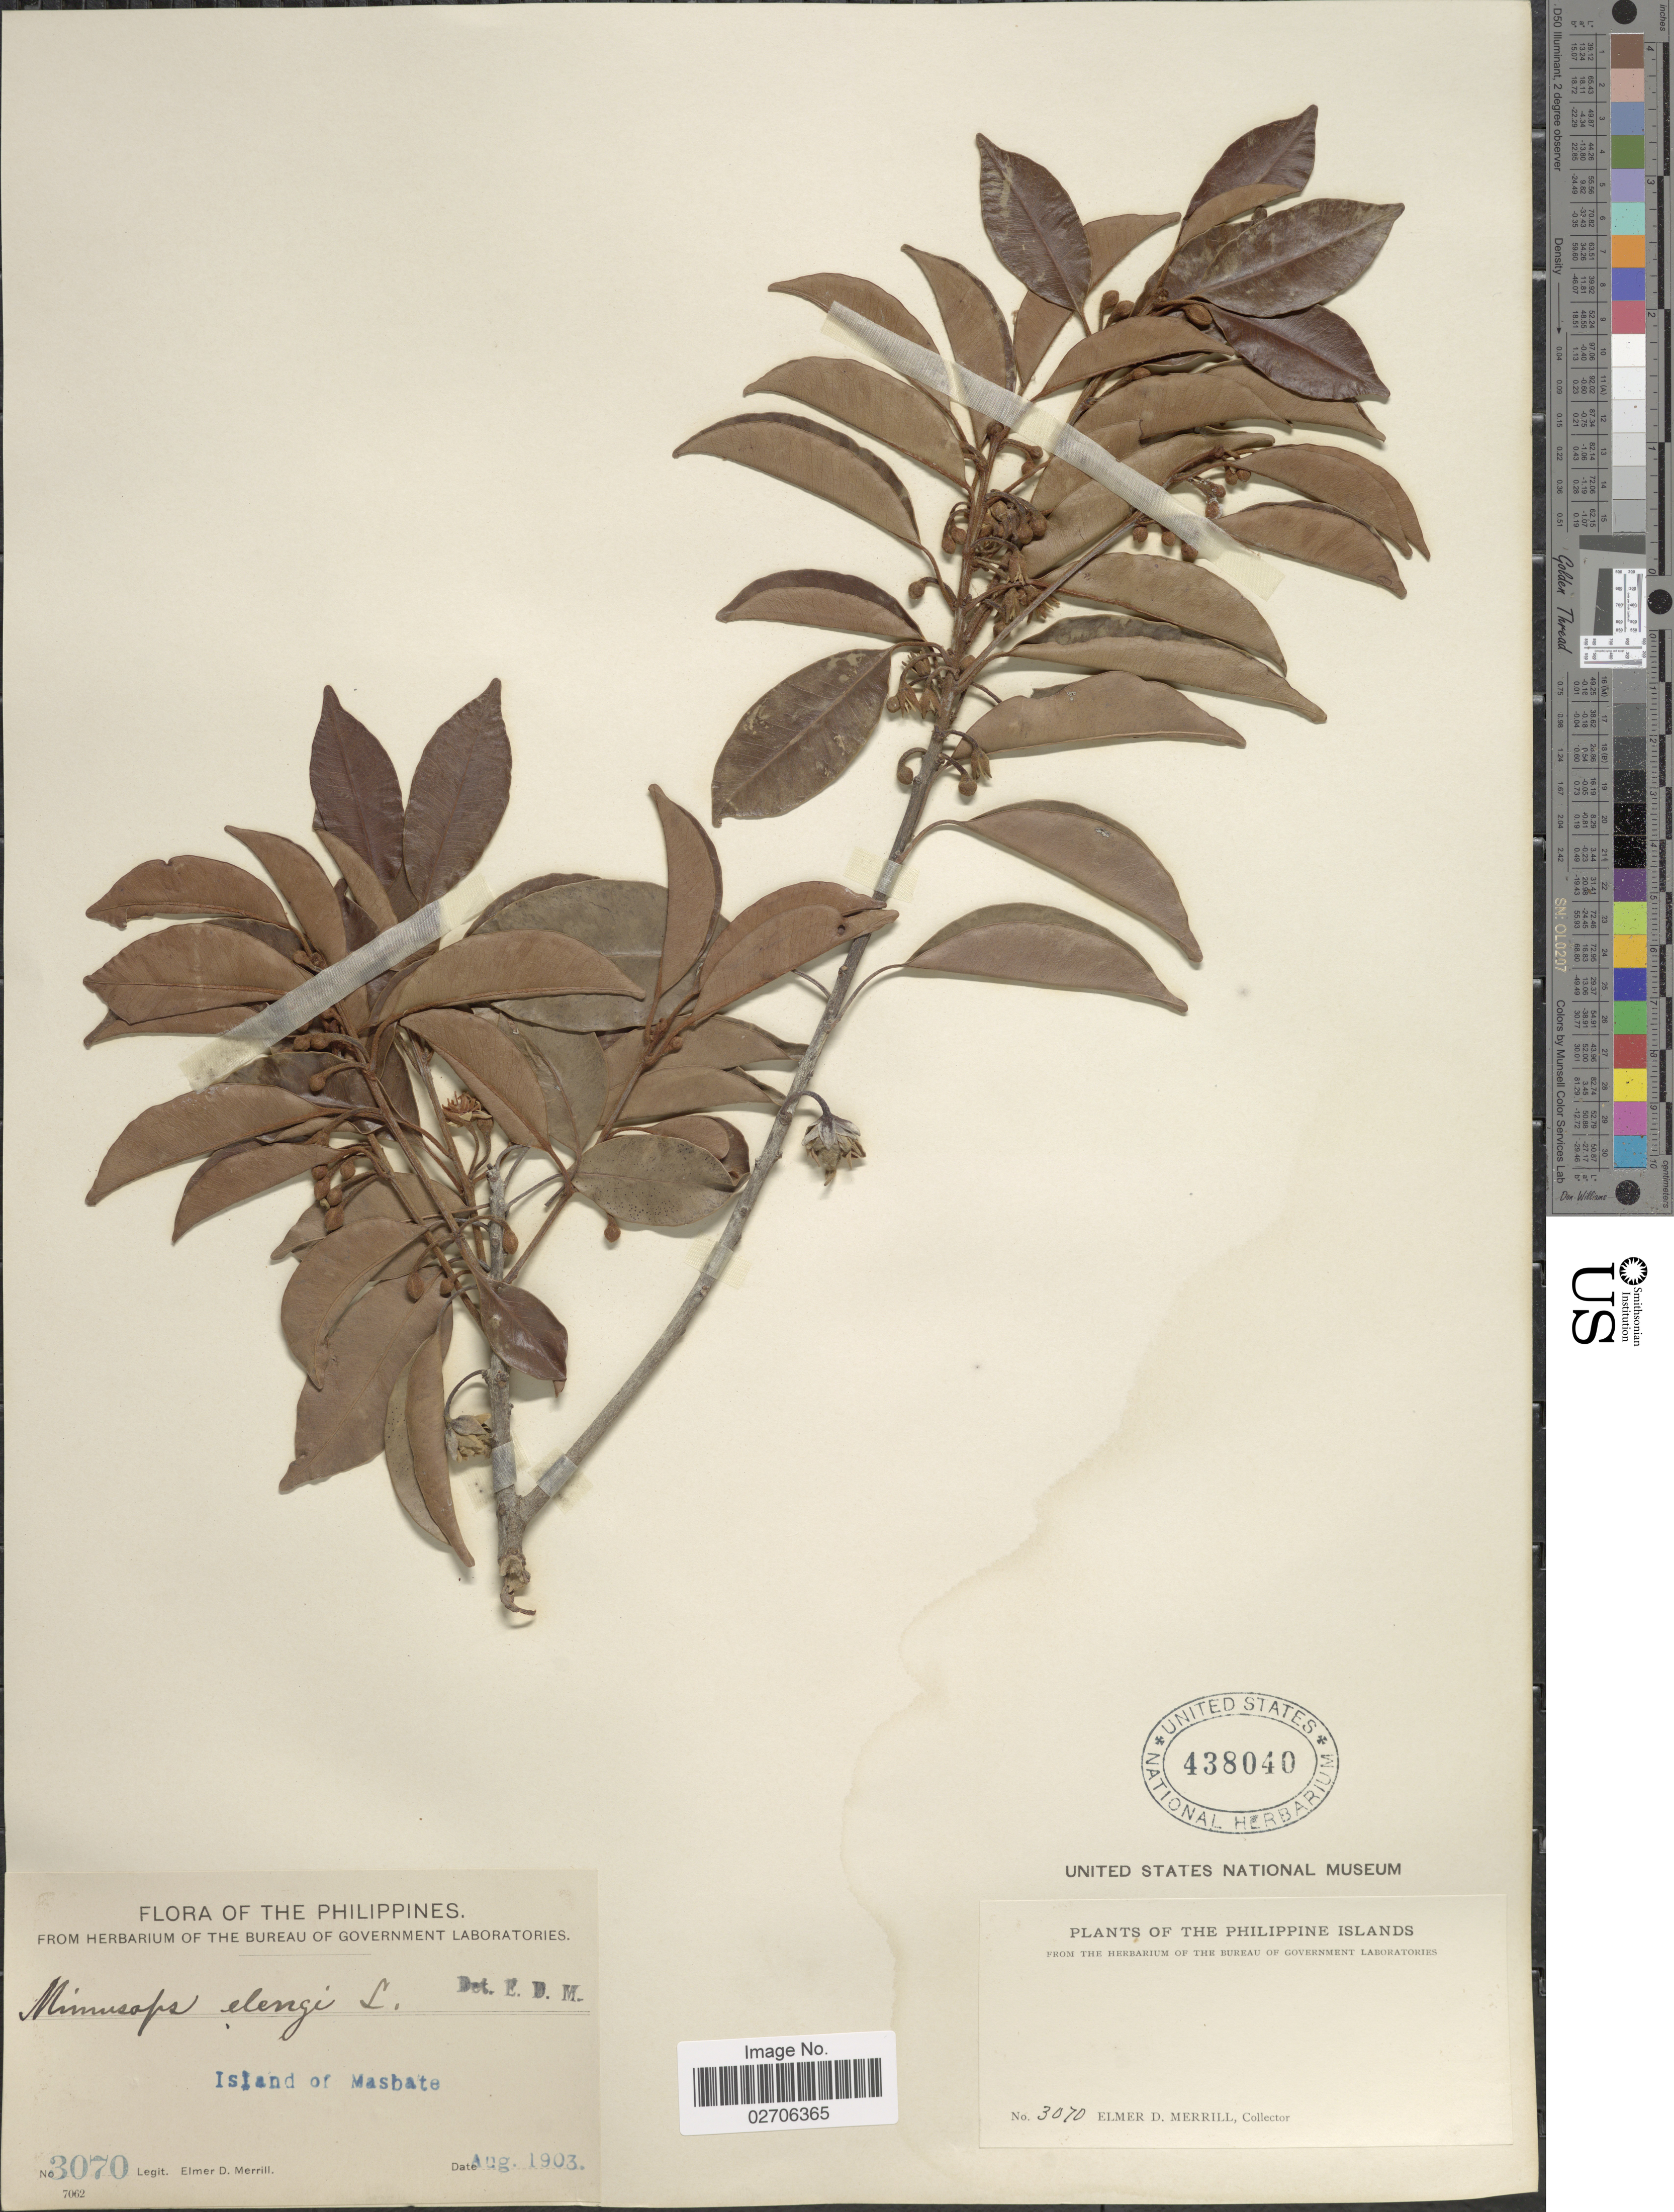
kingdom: Plantae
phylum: Tracheophyta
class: Magnoliopsida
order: Ericales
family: Sapotaceae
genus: Mimusops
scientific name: Mimusops djave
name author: Engl.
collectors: E. D. Merrill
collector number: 3070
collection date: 1903-08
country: Philippines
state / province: Bicol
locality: Island of Masbate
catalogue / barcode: US 438040